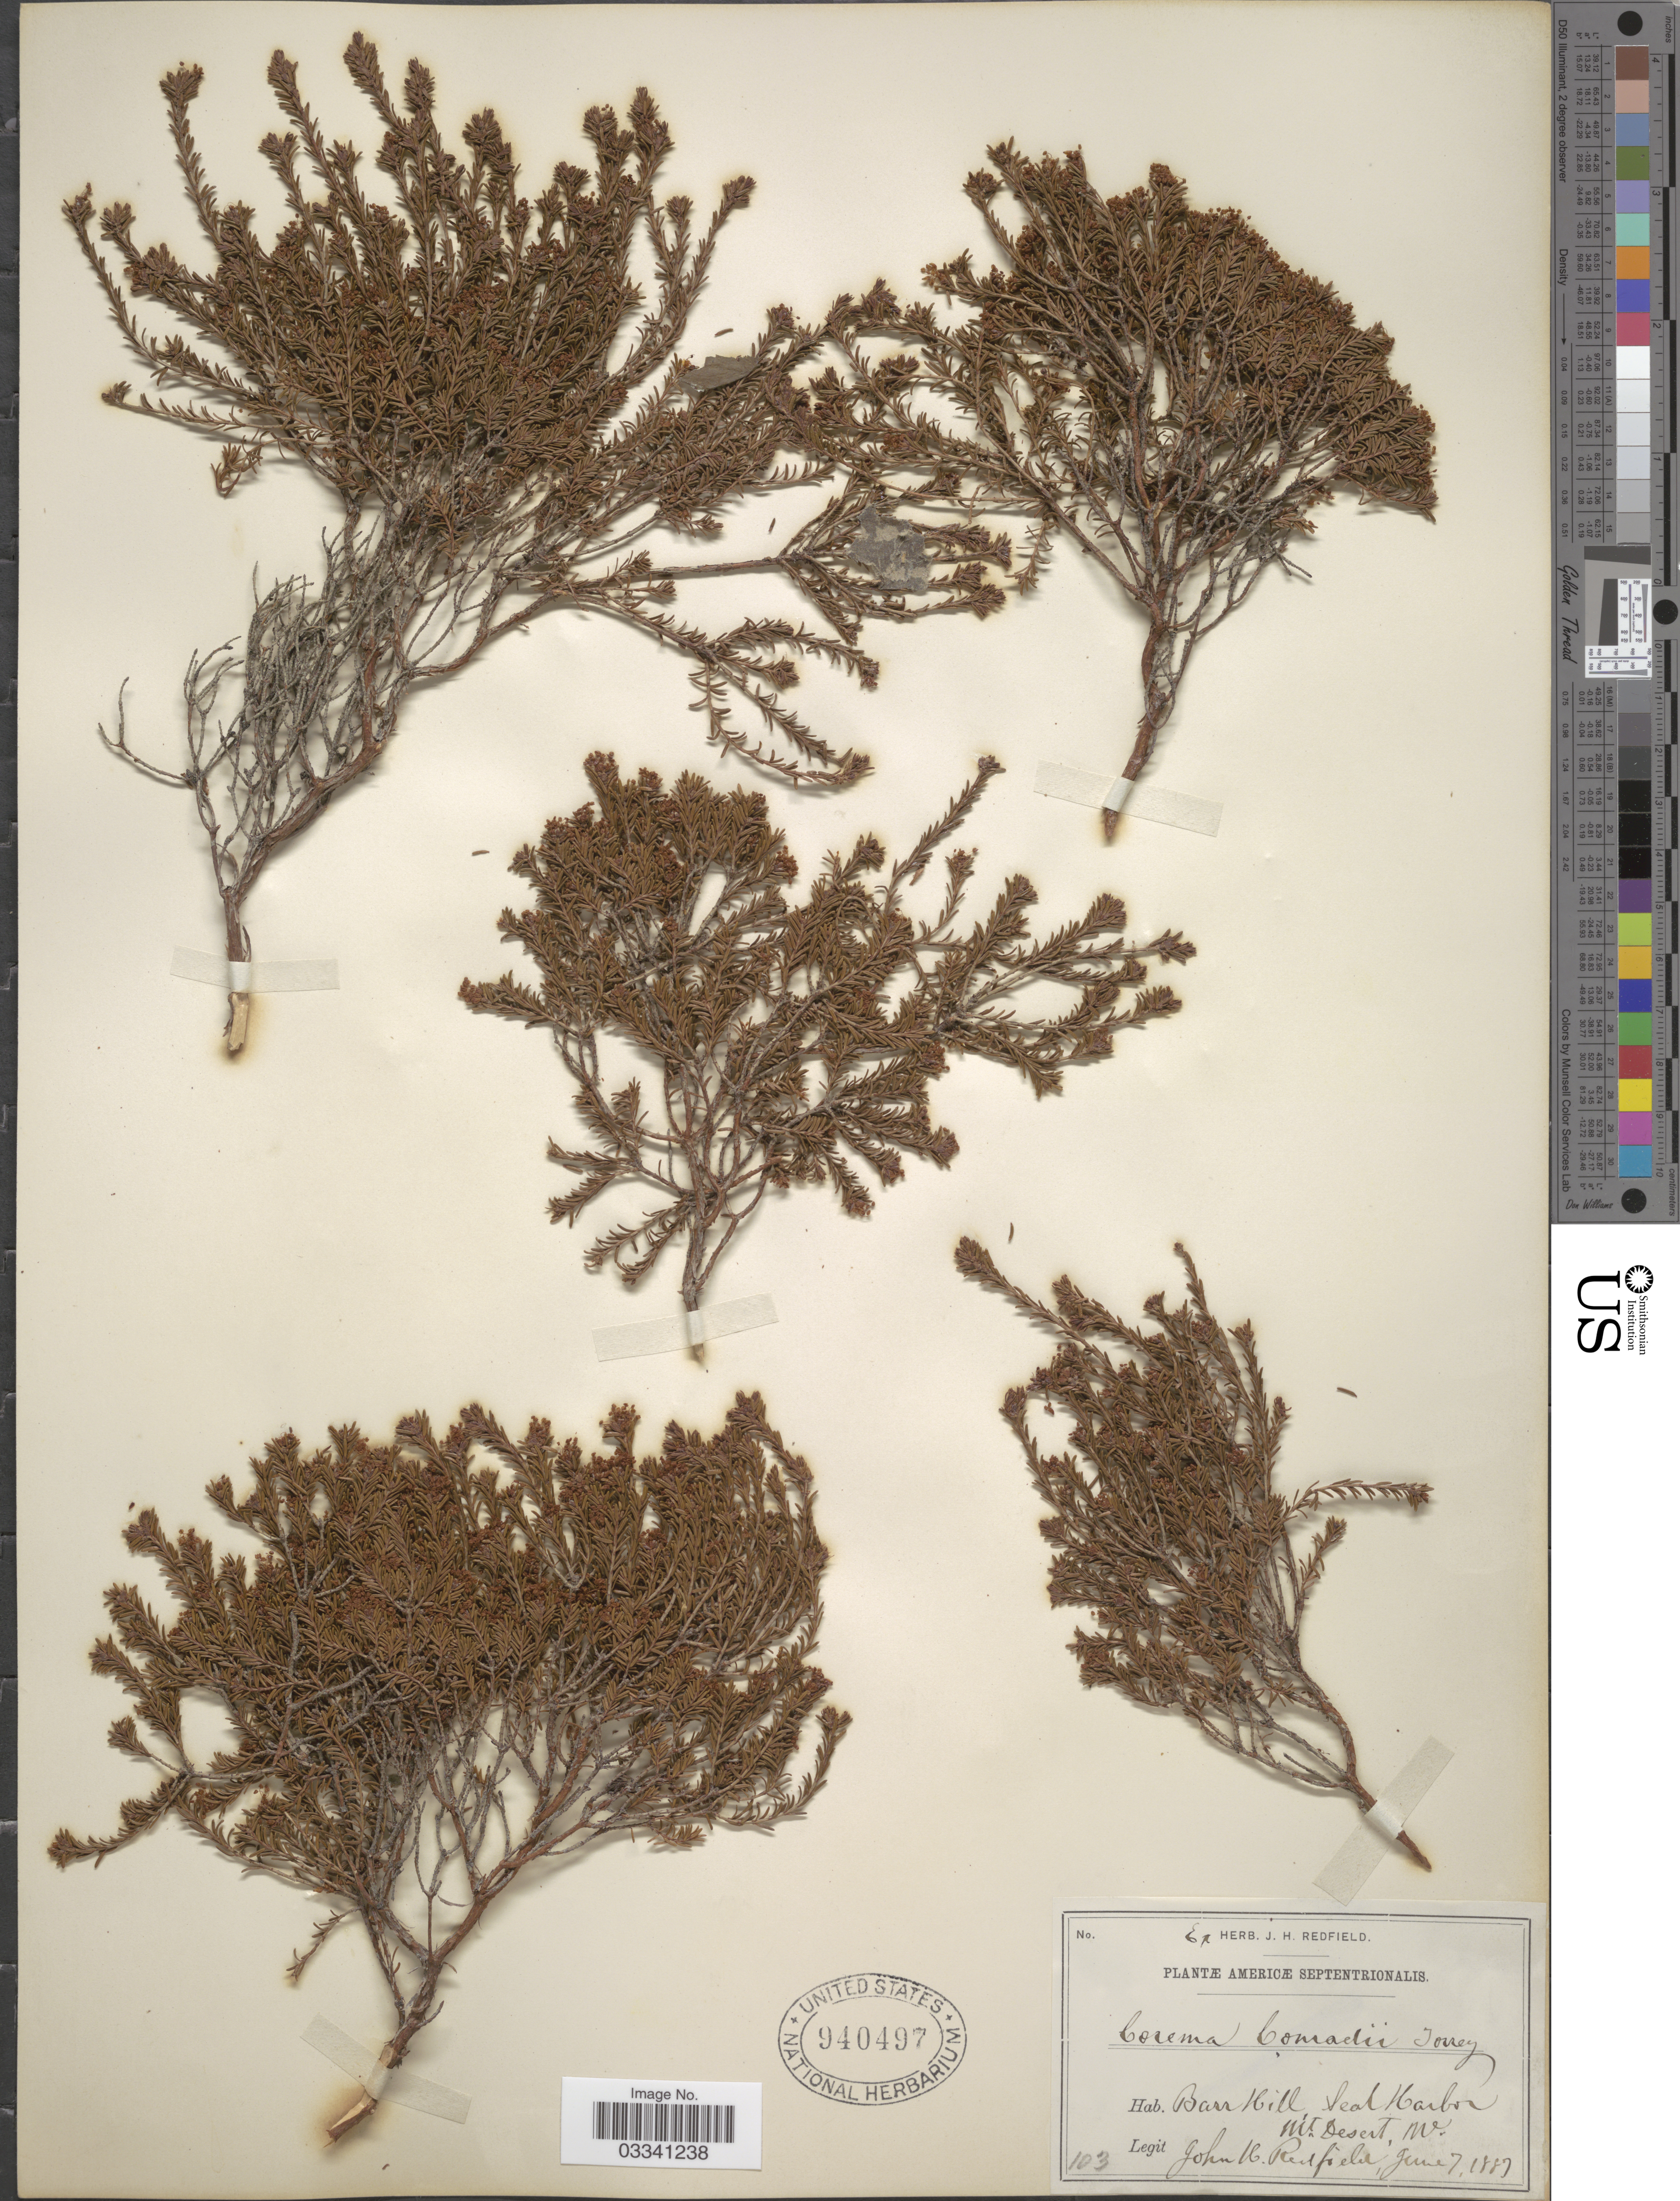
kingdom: Plantae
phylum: Tracheophyta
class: Magnoliopsida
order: Ericales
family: Ericaceae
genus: Corema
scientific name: Corema conradii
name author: Torr.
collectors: J. Redfield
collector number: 103?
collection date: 1887-06-07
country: United States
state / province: Maine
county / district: Hancock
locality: Barr Hill, Seal Harbor, Mt. Desert.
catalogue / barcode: US 940497